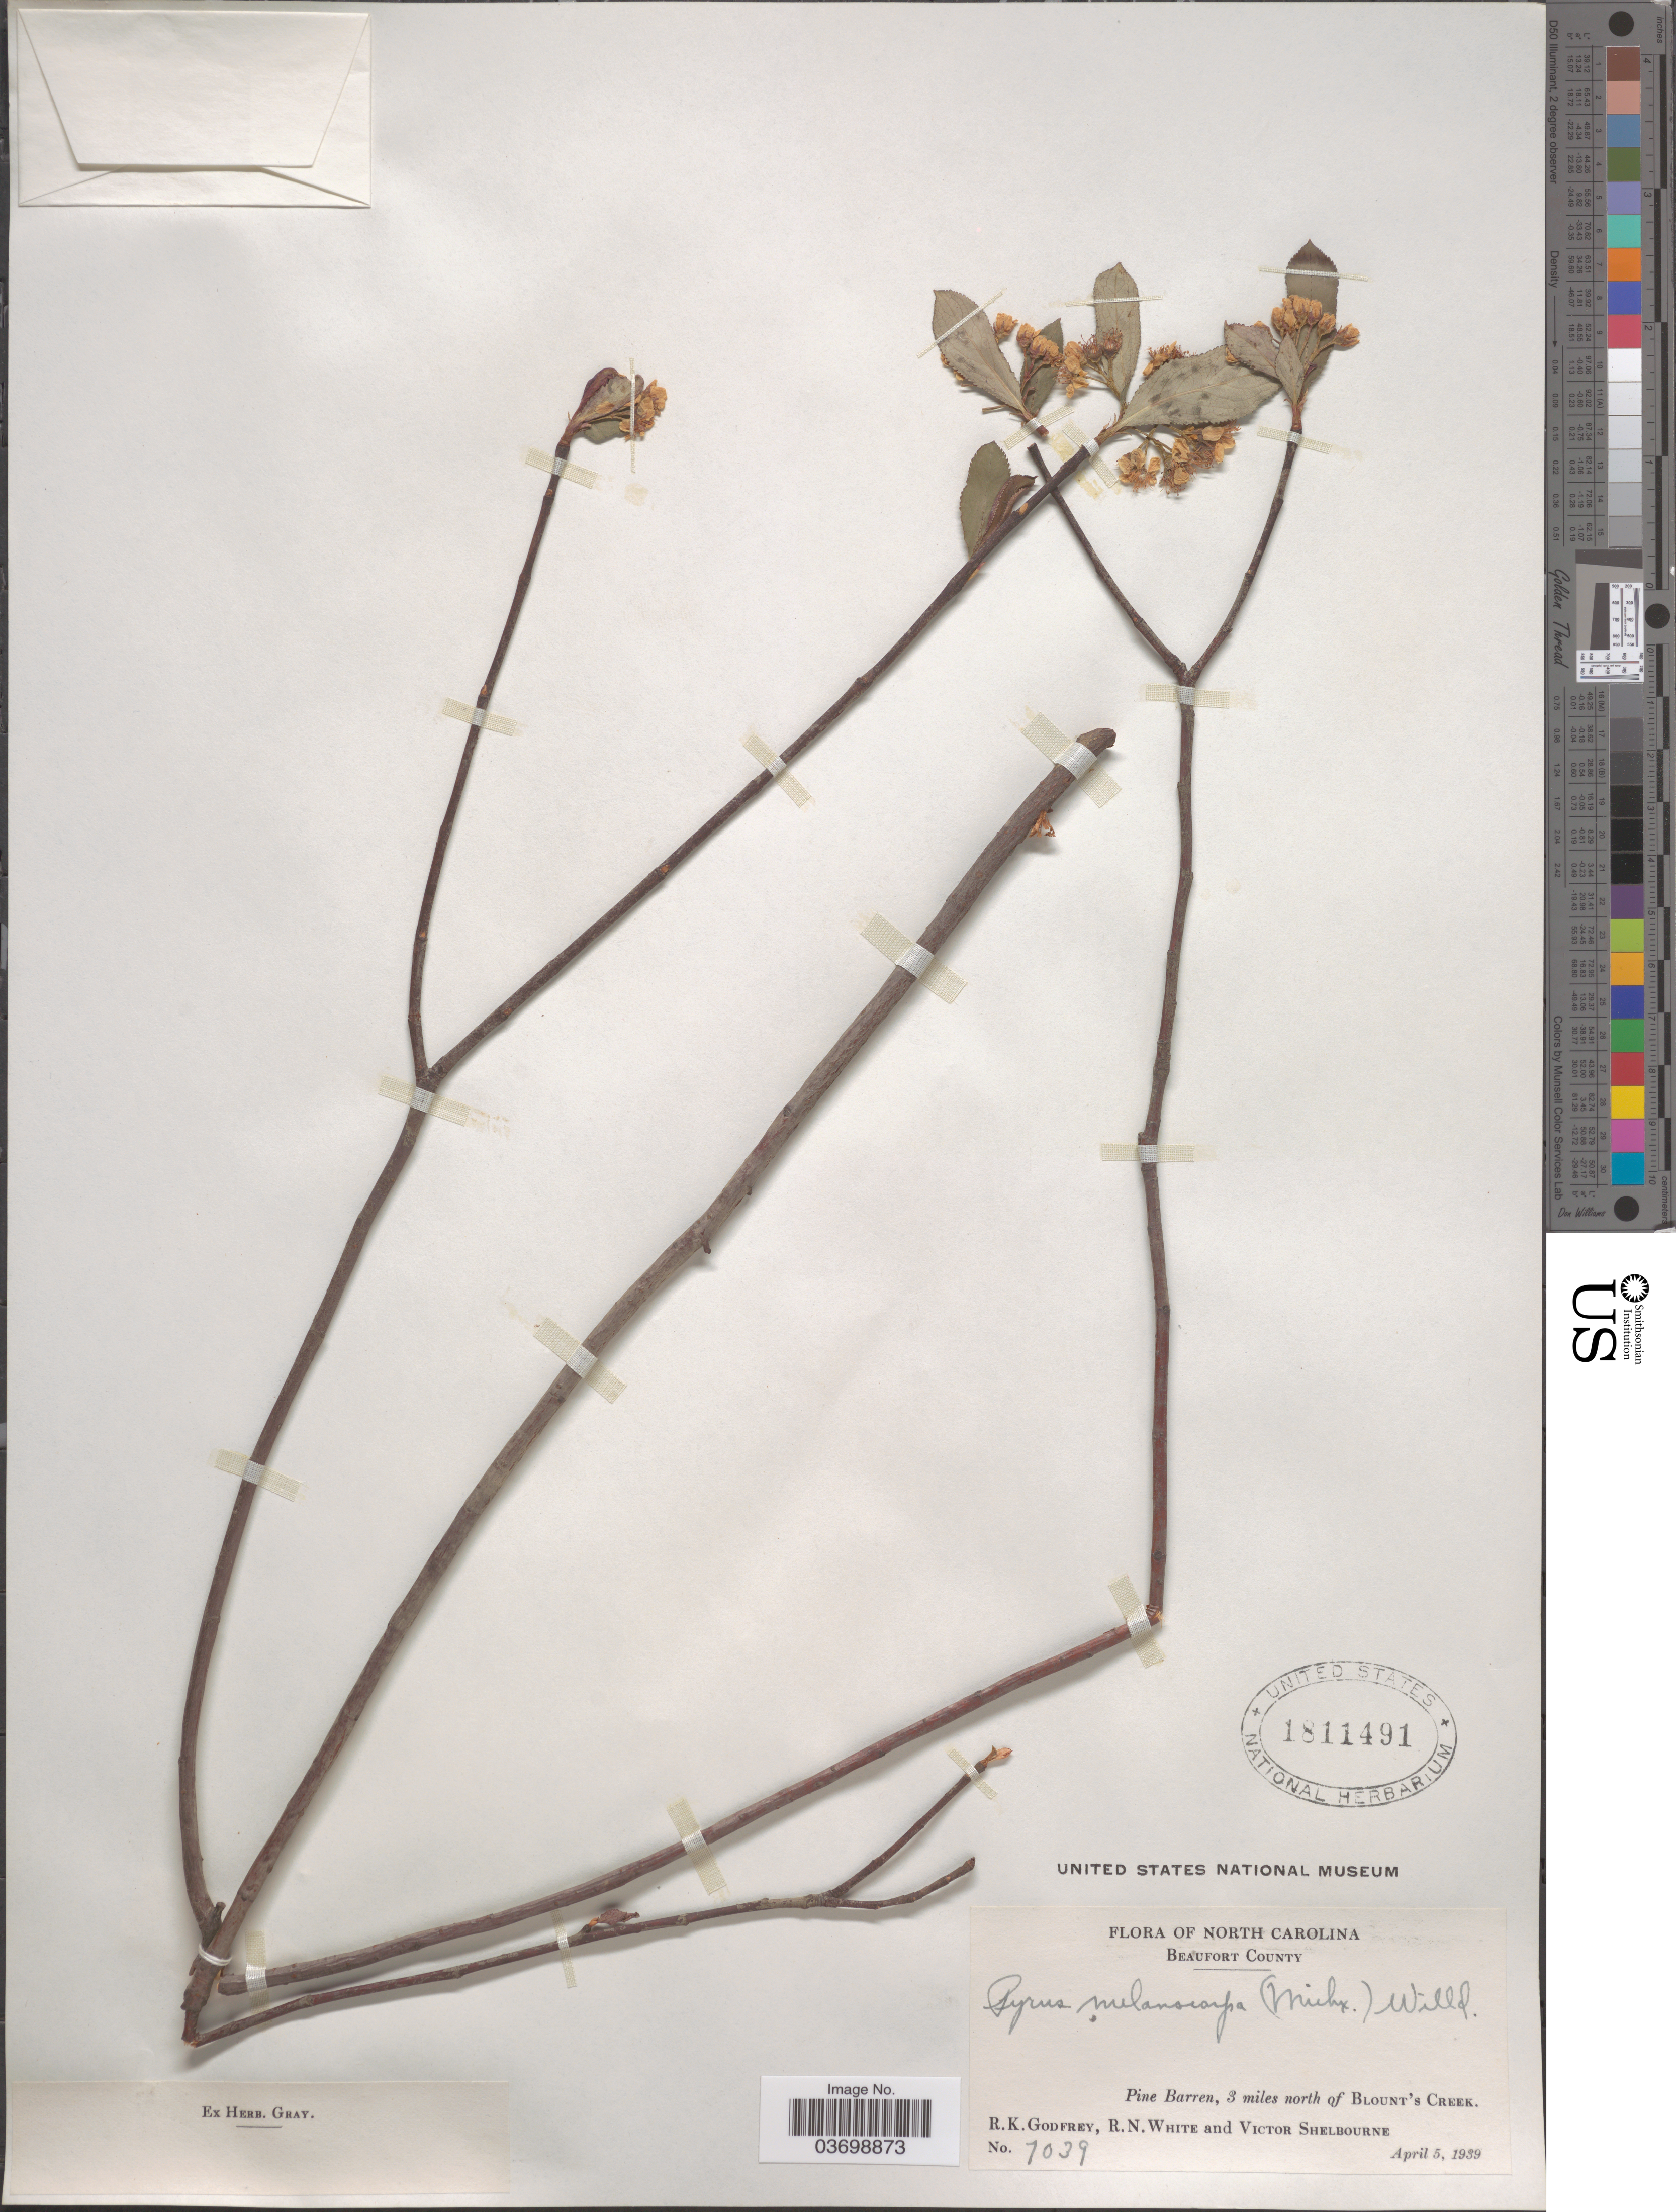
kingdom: Plantae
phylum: Tracheophyta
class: Magnoliopsida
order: Rosales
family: Rosaceae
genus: Aronia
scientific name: Aronia arbutifolia f. glabra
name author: (Elliott) Uttal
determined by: Strong, M. T., (US), Smithsonian Institution - National Museum of Natural History (UNITED STATES)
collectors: R. K. Godfrey, R. N. White & V. Shelbourne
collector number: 7039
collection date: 1939-04-05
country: United States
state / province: North Carolina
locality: Beaufort County, Pine Barren, 3 miles north of Blount's Creek.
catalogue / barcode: US 1811491